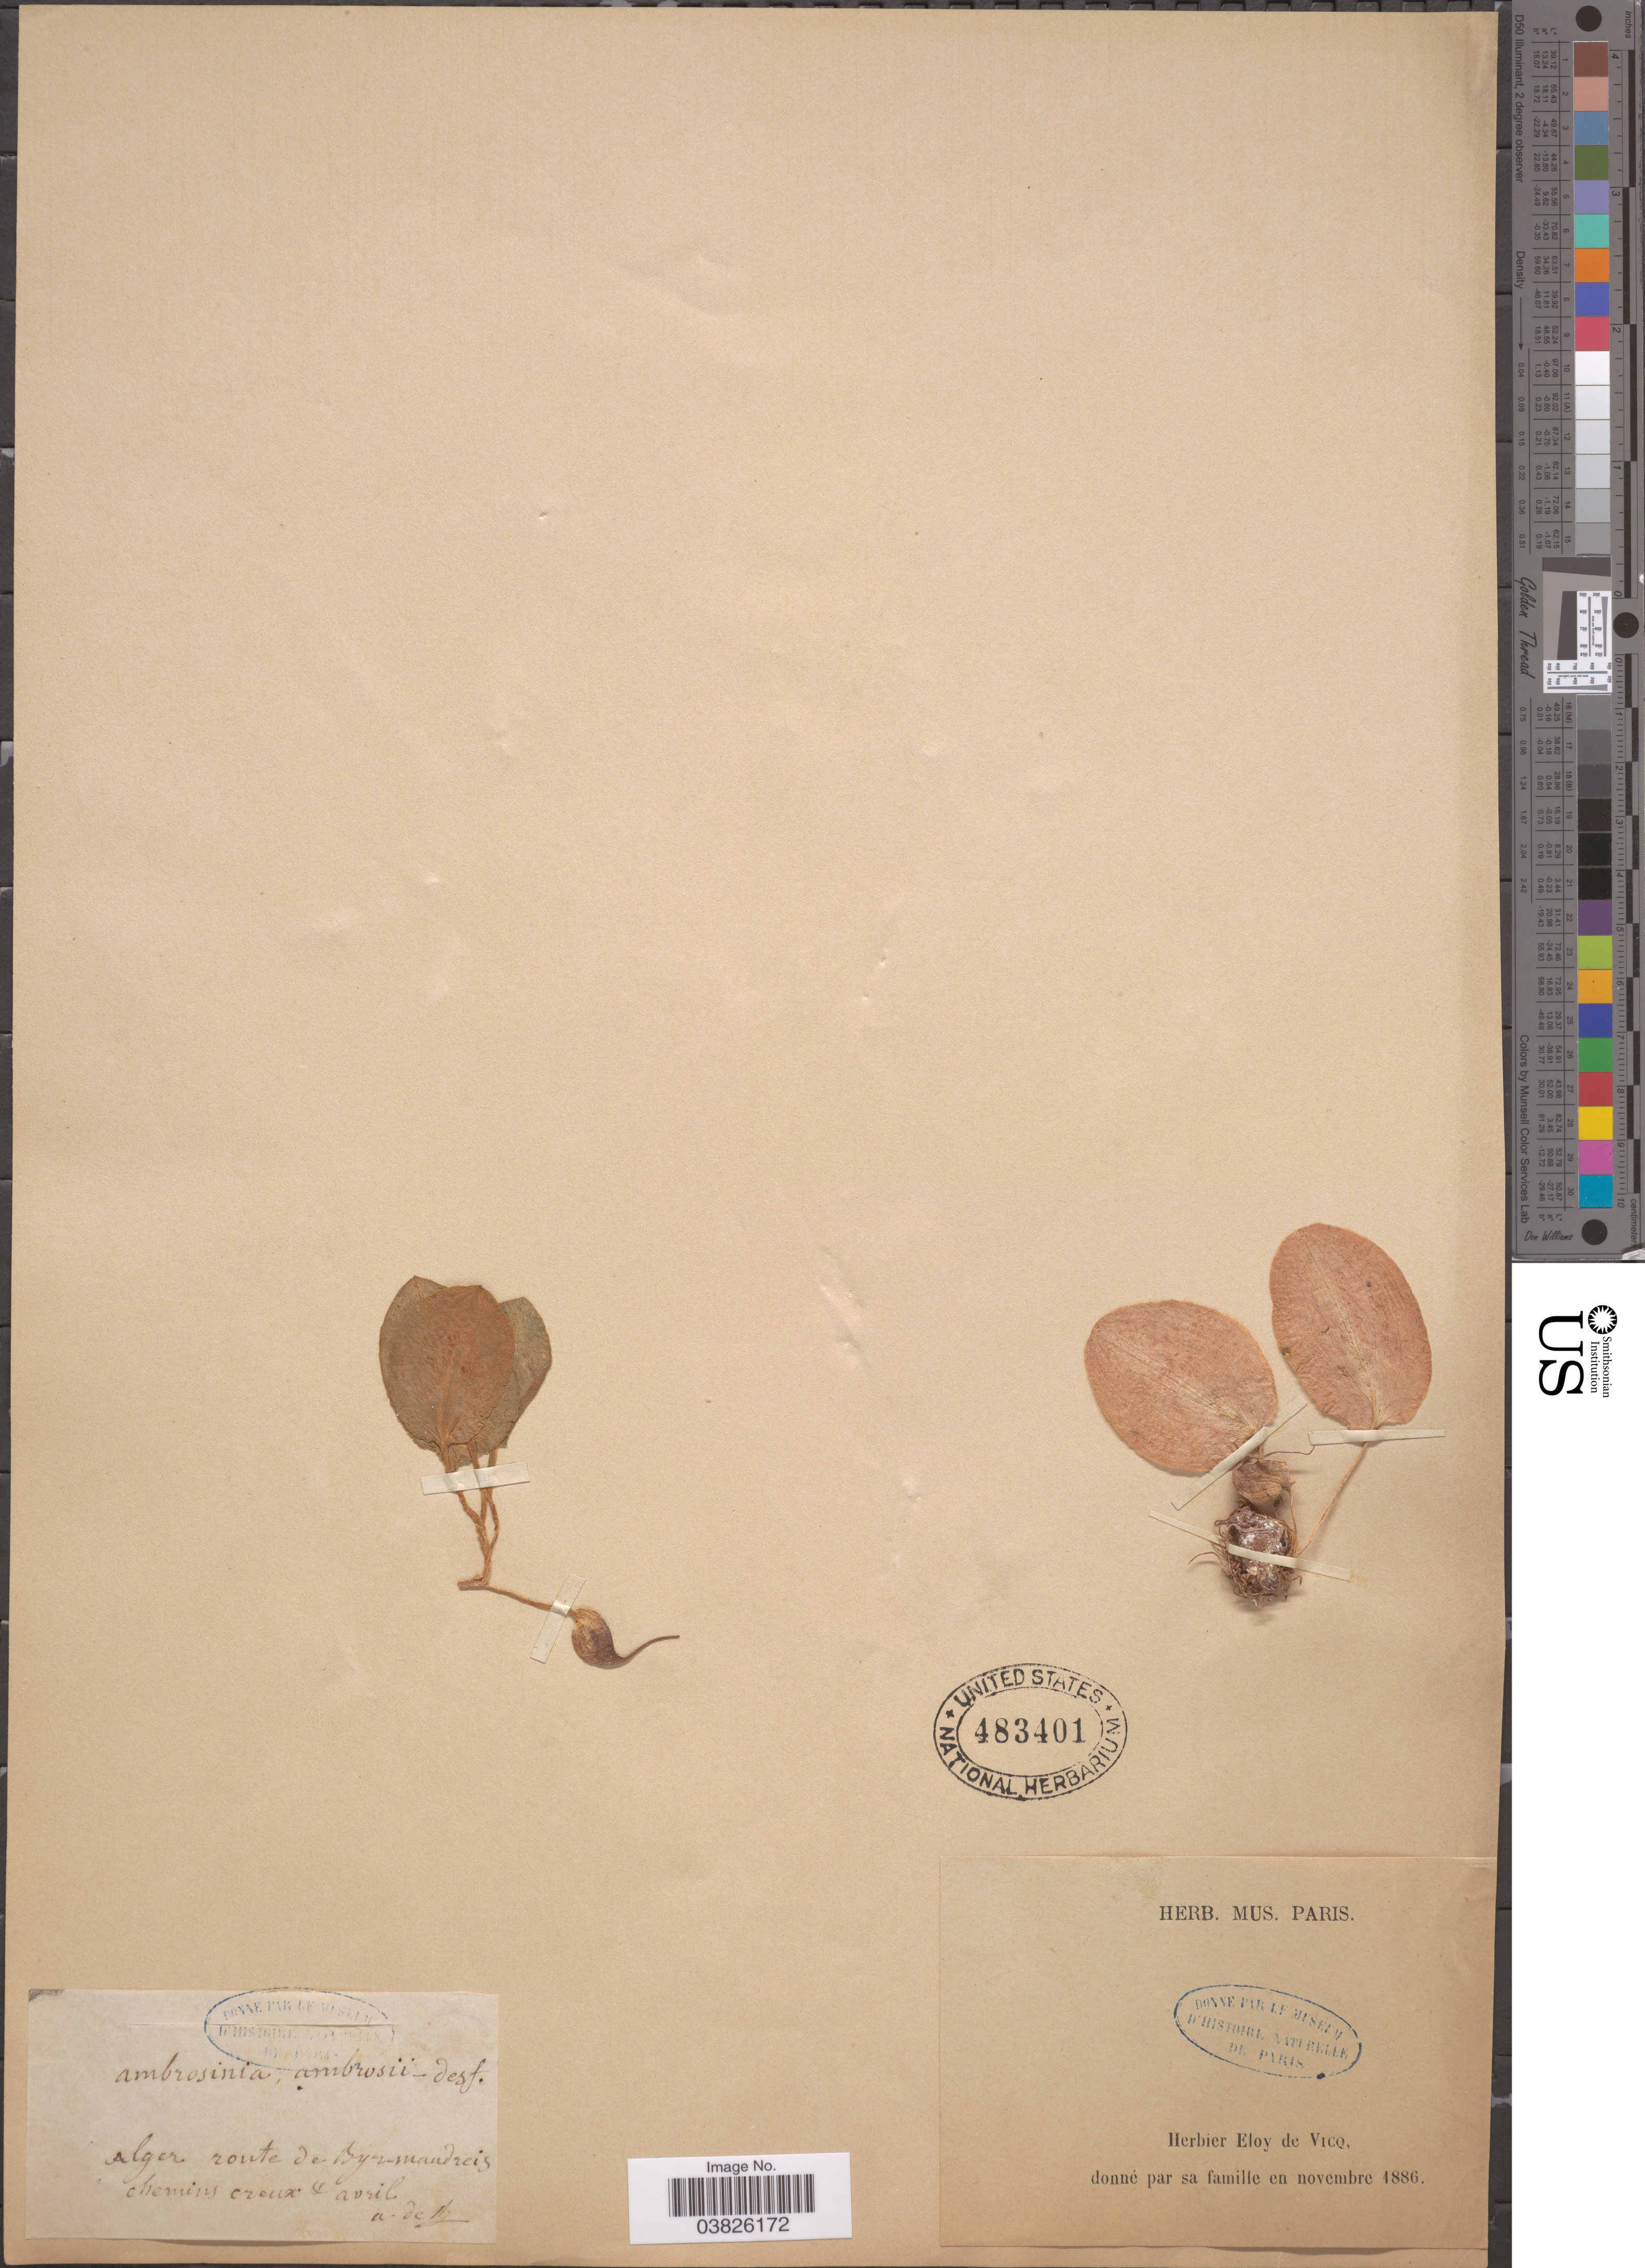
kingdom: Plantae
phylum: Tracheophyta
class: Liliopsida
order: Alismatales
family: Araceae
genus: Ambrosina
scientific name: Ambrosina bassii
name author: L.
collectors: ex herb. Eloy de Vico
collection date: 1886-04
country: Algeria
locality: Alger route de Byr-mandreis chemins creux.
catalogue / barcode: US 483401